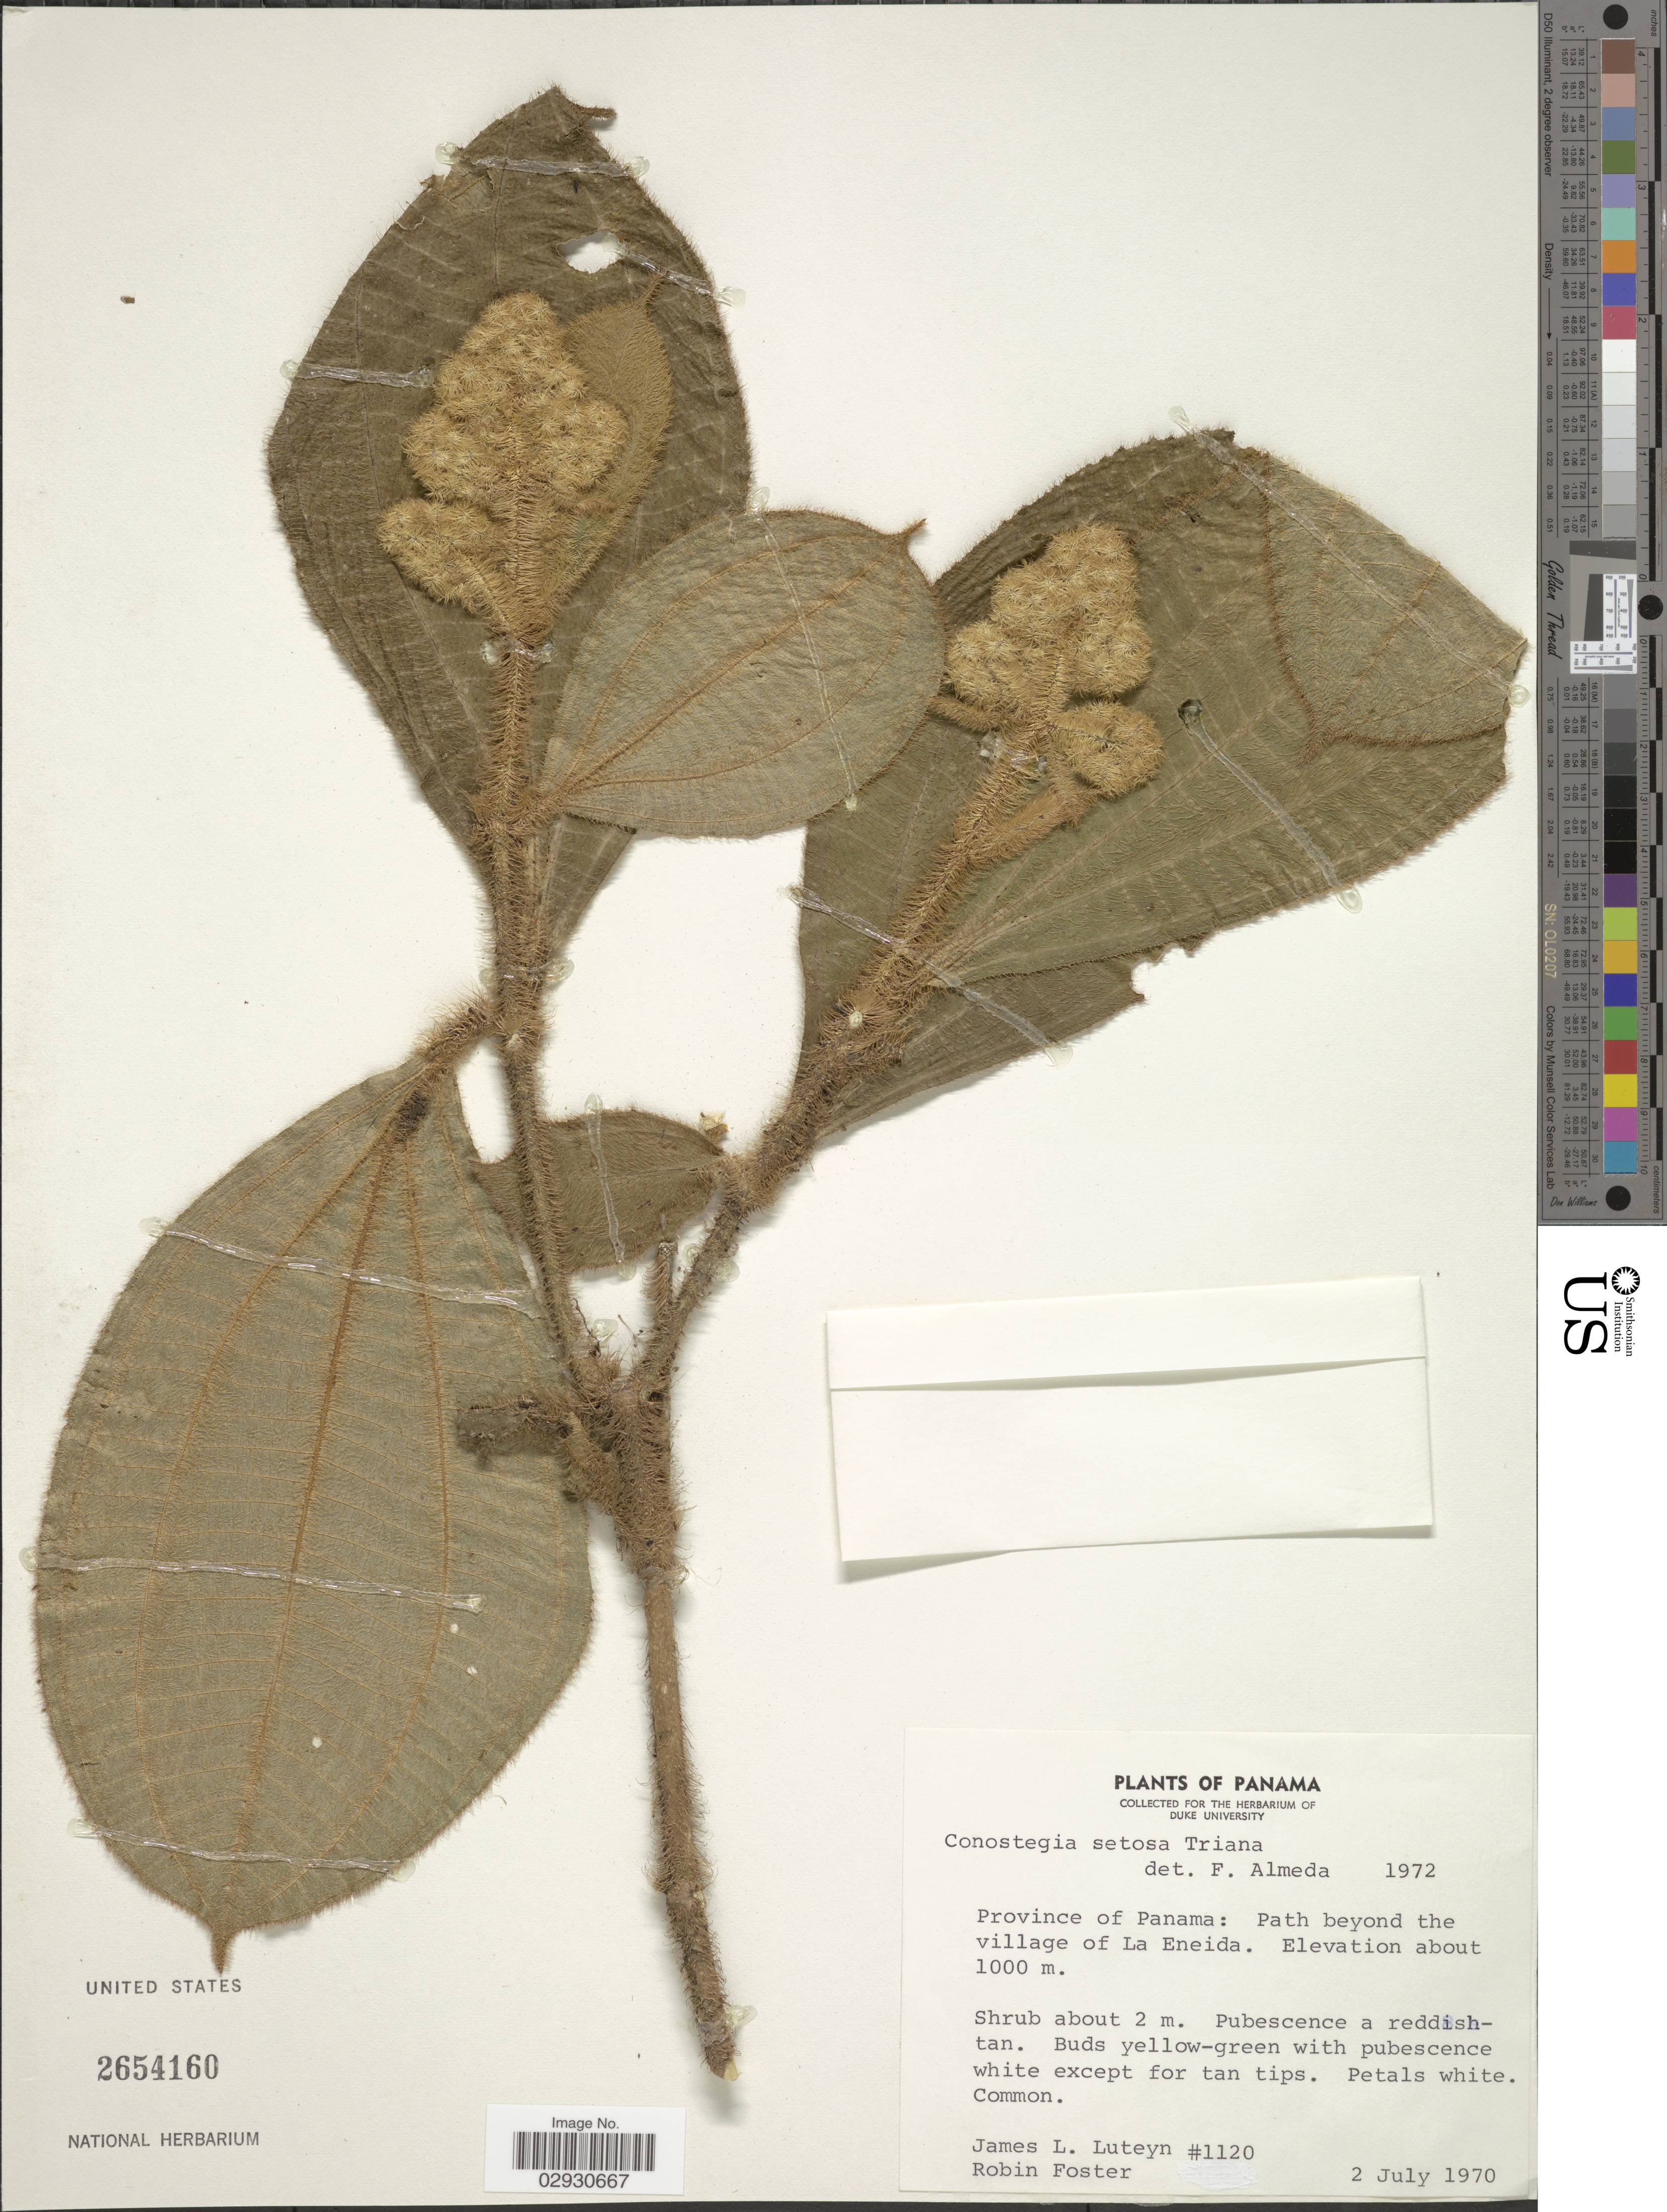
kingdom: Plantae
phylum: Tracheophyta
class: Magnoliopsida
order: Myrtales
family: Melastomataceae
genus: Conostegia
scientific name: Conostegia setosa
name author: Triana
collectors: J. L. Luteyn & R. B. Foster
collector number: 1120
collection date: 1970-07-02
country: Panama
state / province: Panamá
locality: Province of Panama: Path beyond the village of La Eneida.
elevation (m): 1000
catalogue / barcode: US 2654160